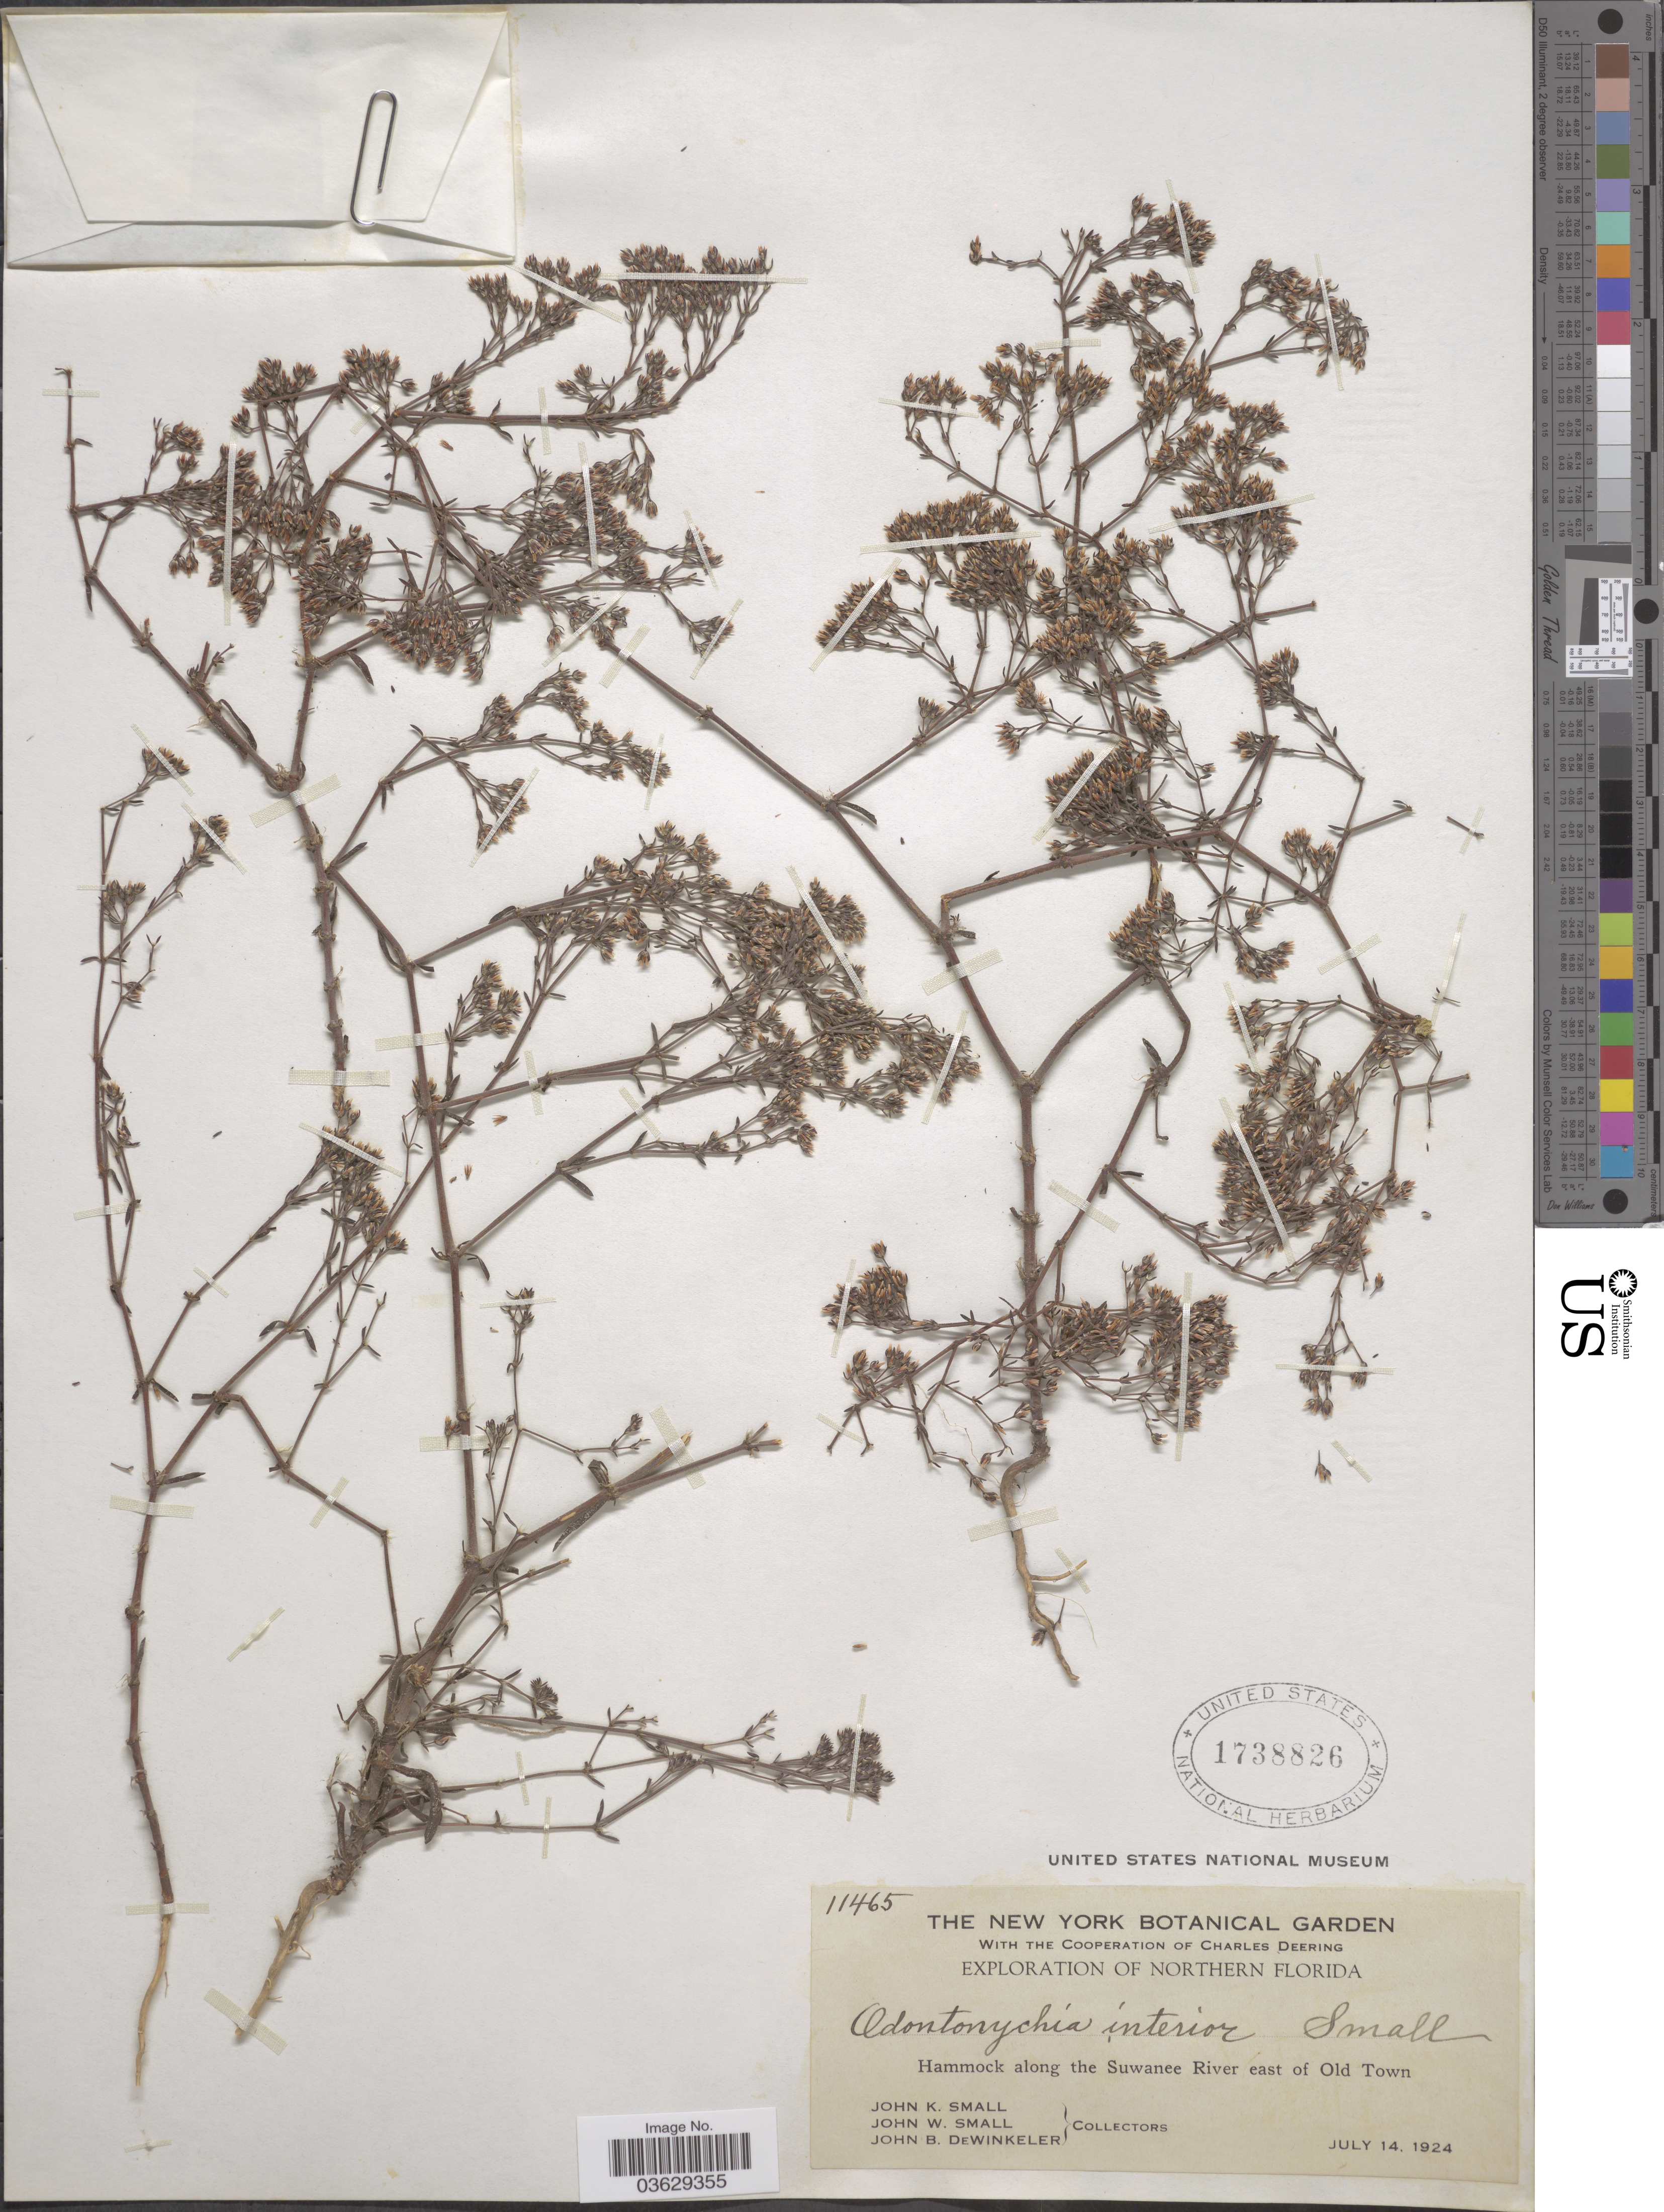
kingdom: Plantae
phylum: Tracheophyta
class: Magnoliopsida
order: Caryophyllales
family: Caryophyllaceae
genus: Paronychia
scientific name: Paronychia rugelii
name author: (Chapm.) Shuttlew. ex Chapm.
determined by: Strong, Mark T., (BOT), Smithsonian Institution - National Museum of Natural History (UNITED STATES)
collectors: J. K. Small, J. Small & J. B. Dewinkeler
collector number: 11465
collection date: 1924-07-14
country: United States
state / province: Florida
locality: Northern Florida. Hammock along the Suwanee River east of Old Town.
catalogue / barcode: US 1738826